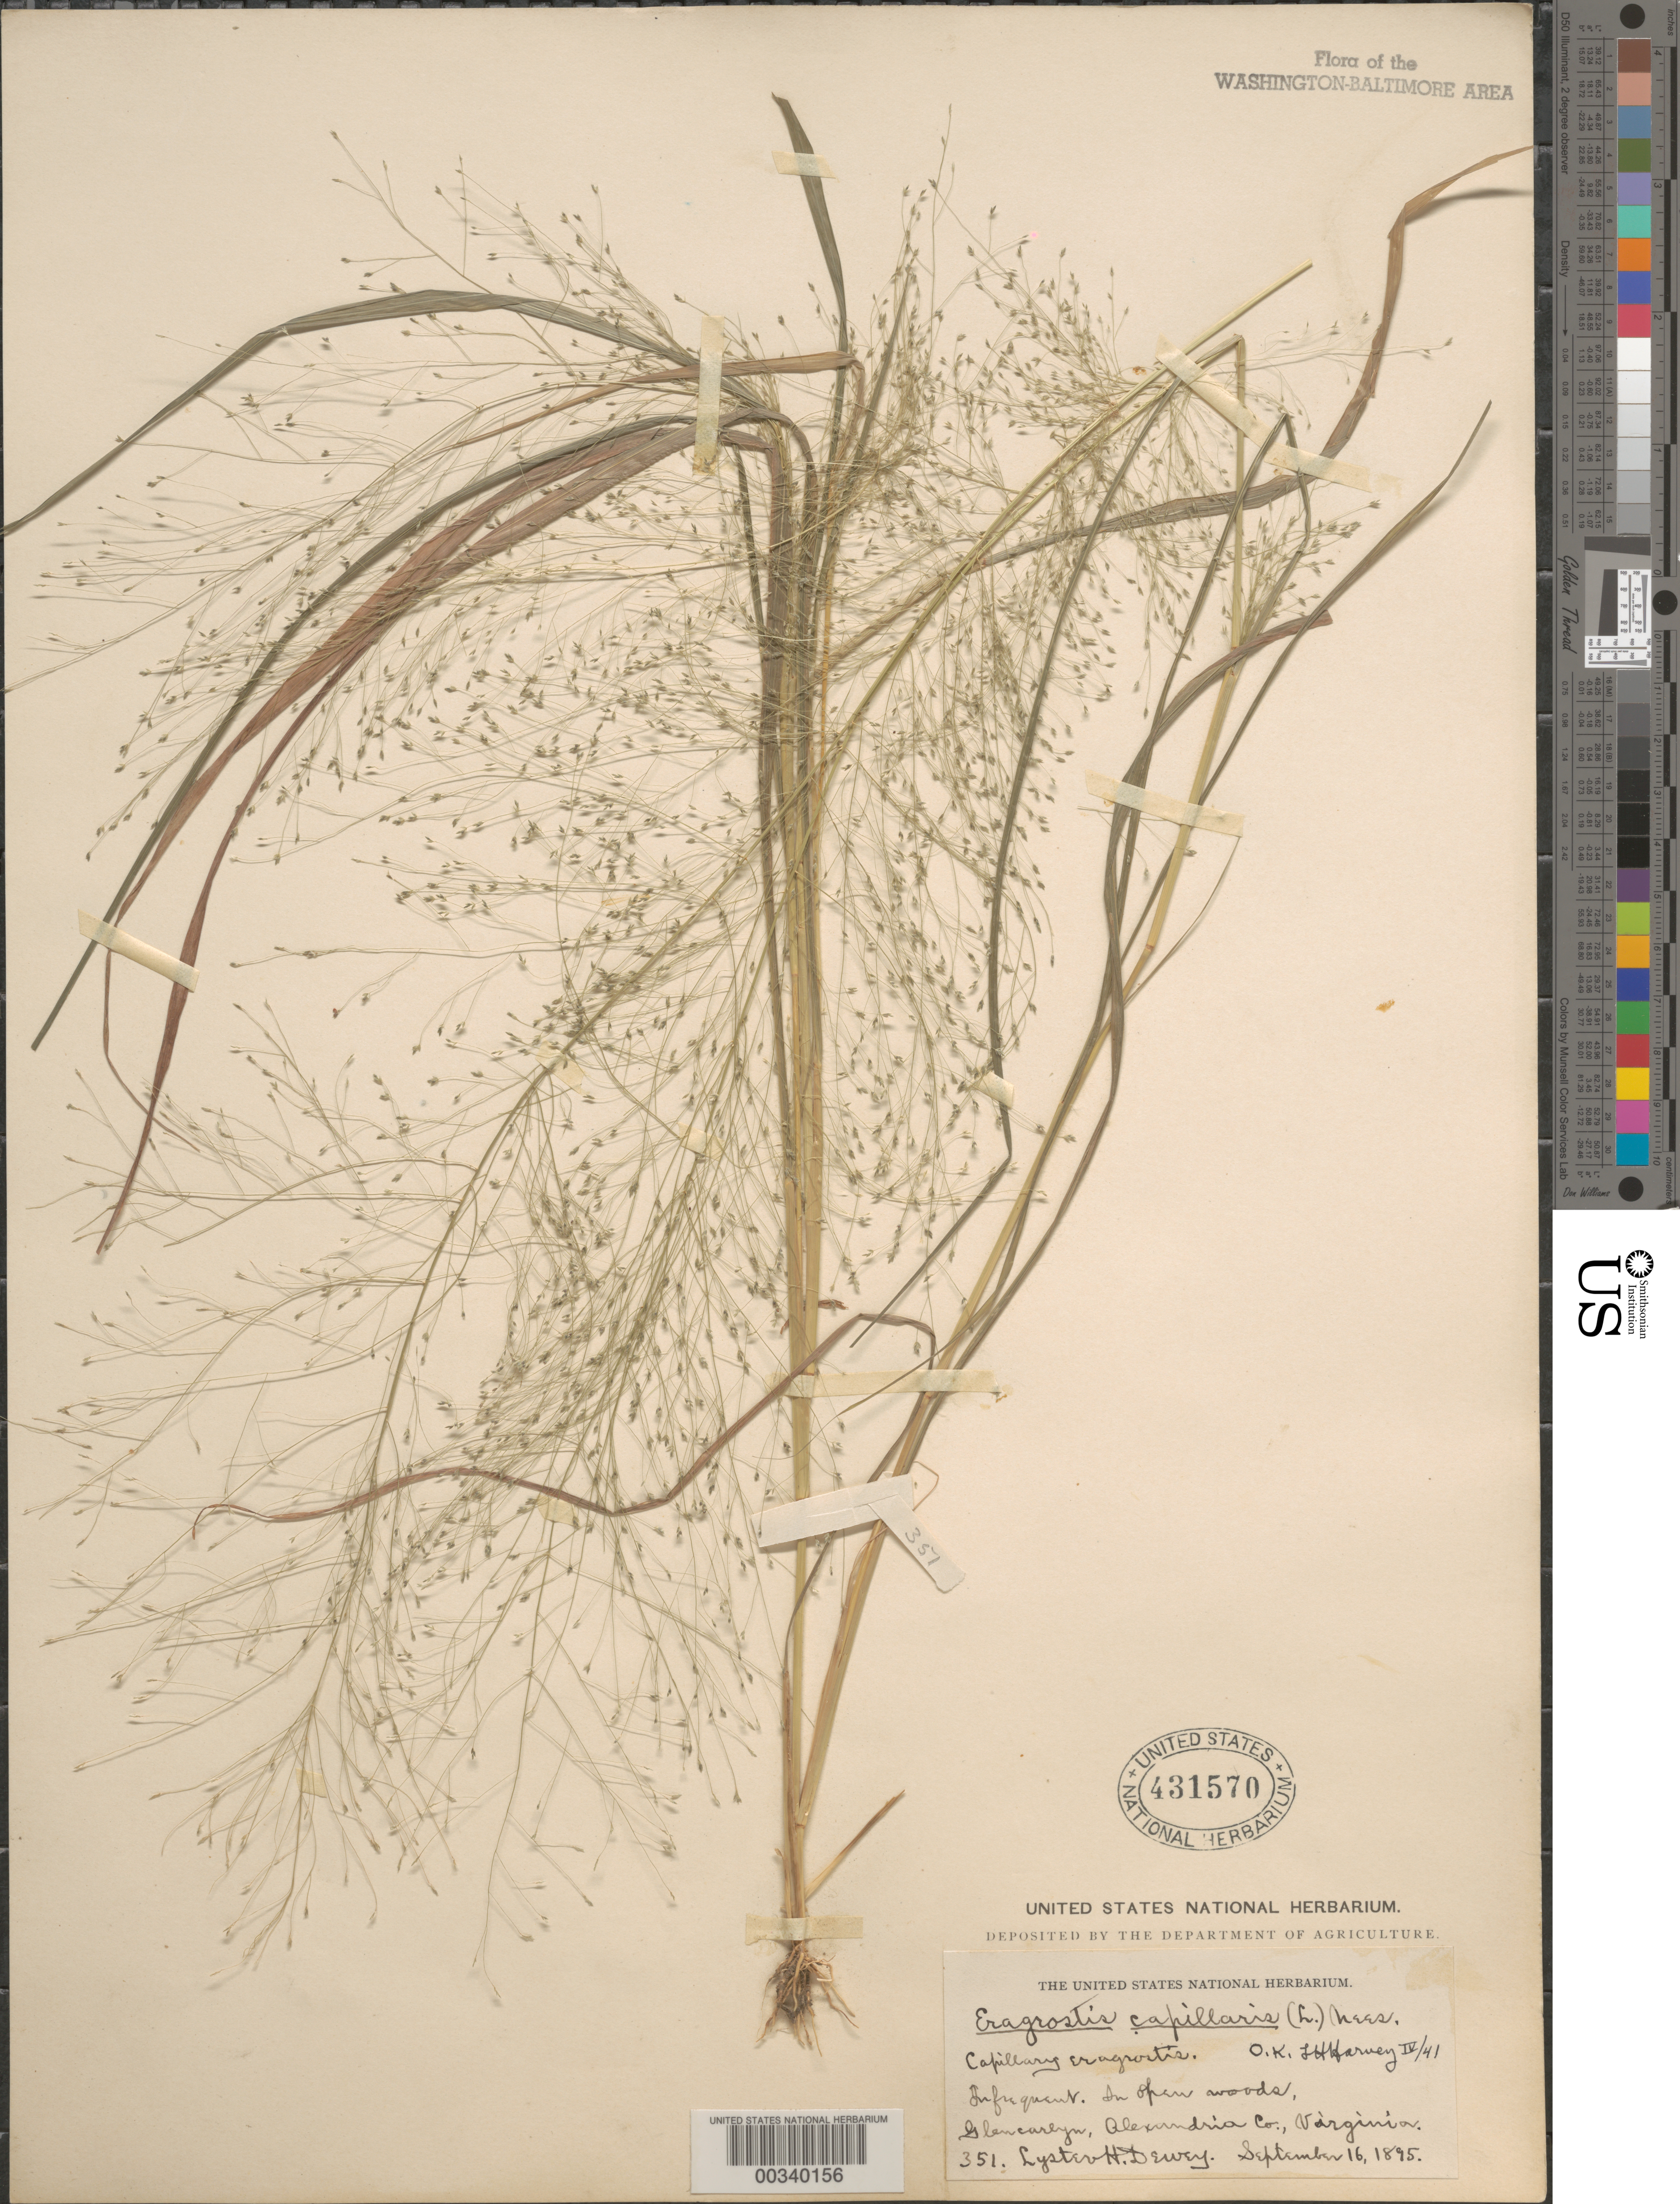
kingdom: Plantae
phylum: Tracheophyta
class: Liliopsida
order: Poales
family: Poaceae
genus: Eragrostis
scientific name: Eragrostis capillaris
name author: (L.) Nees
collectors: L. H. Dewey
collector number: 351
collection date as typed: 16 Sep 1895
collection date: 1895-09-16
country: United States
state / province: Virginia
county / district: Arlington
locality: Glencarlyn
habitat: In open woods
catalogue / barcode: US 431570